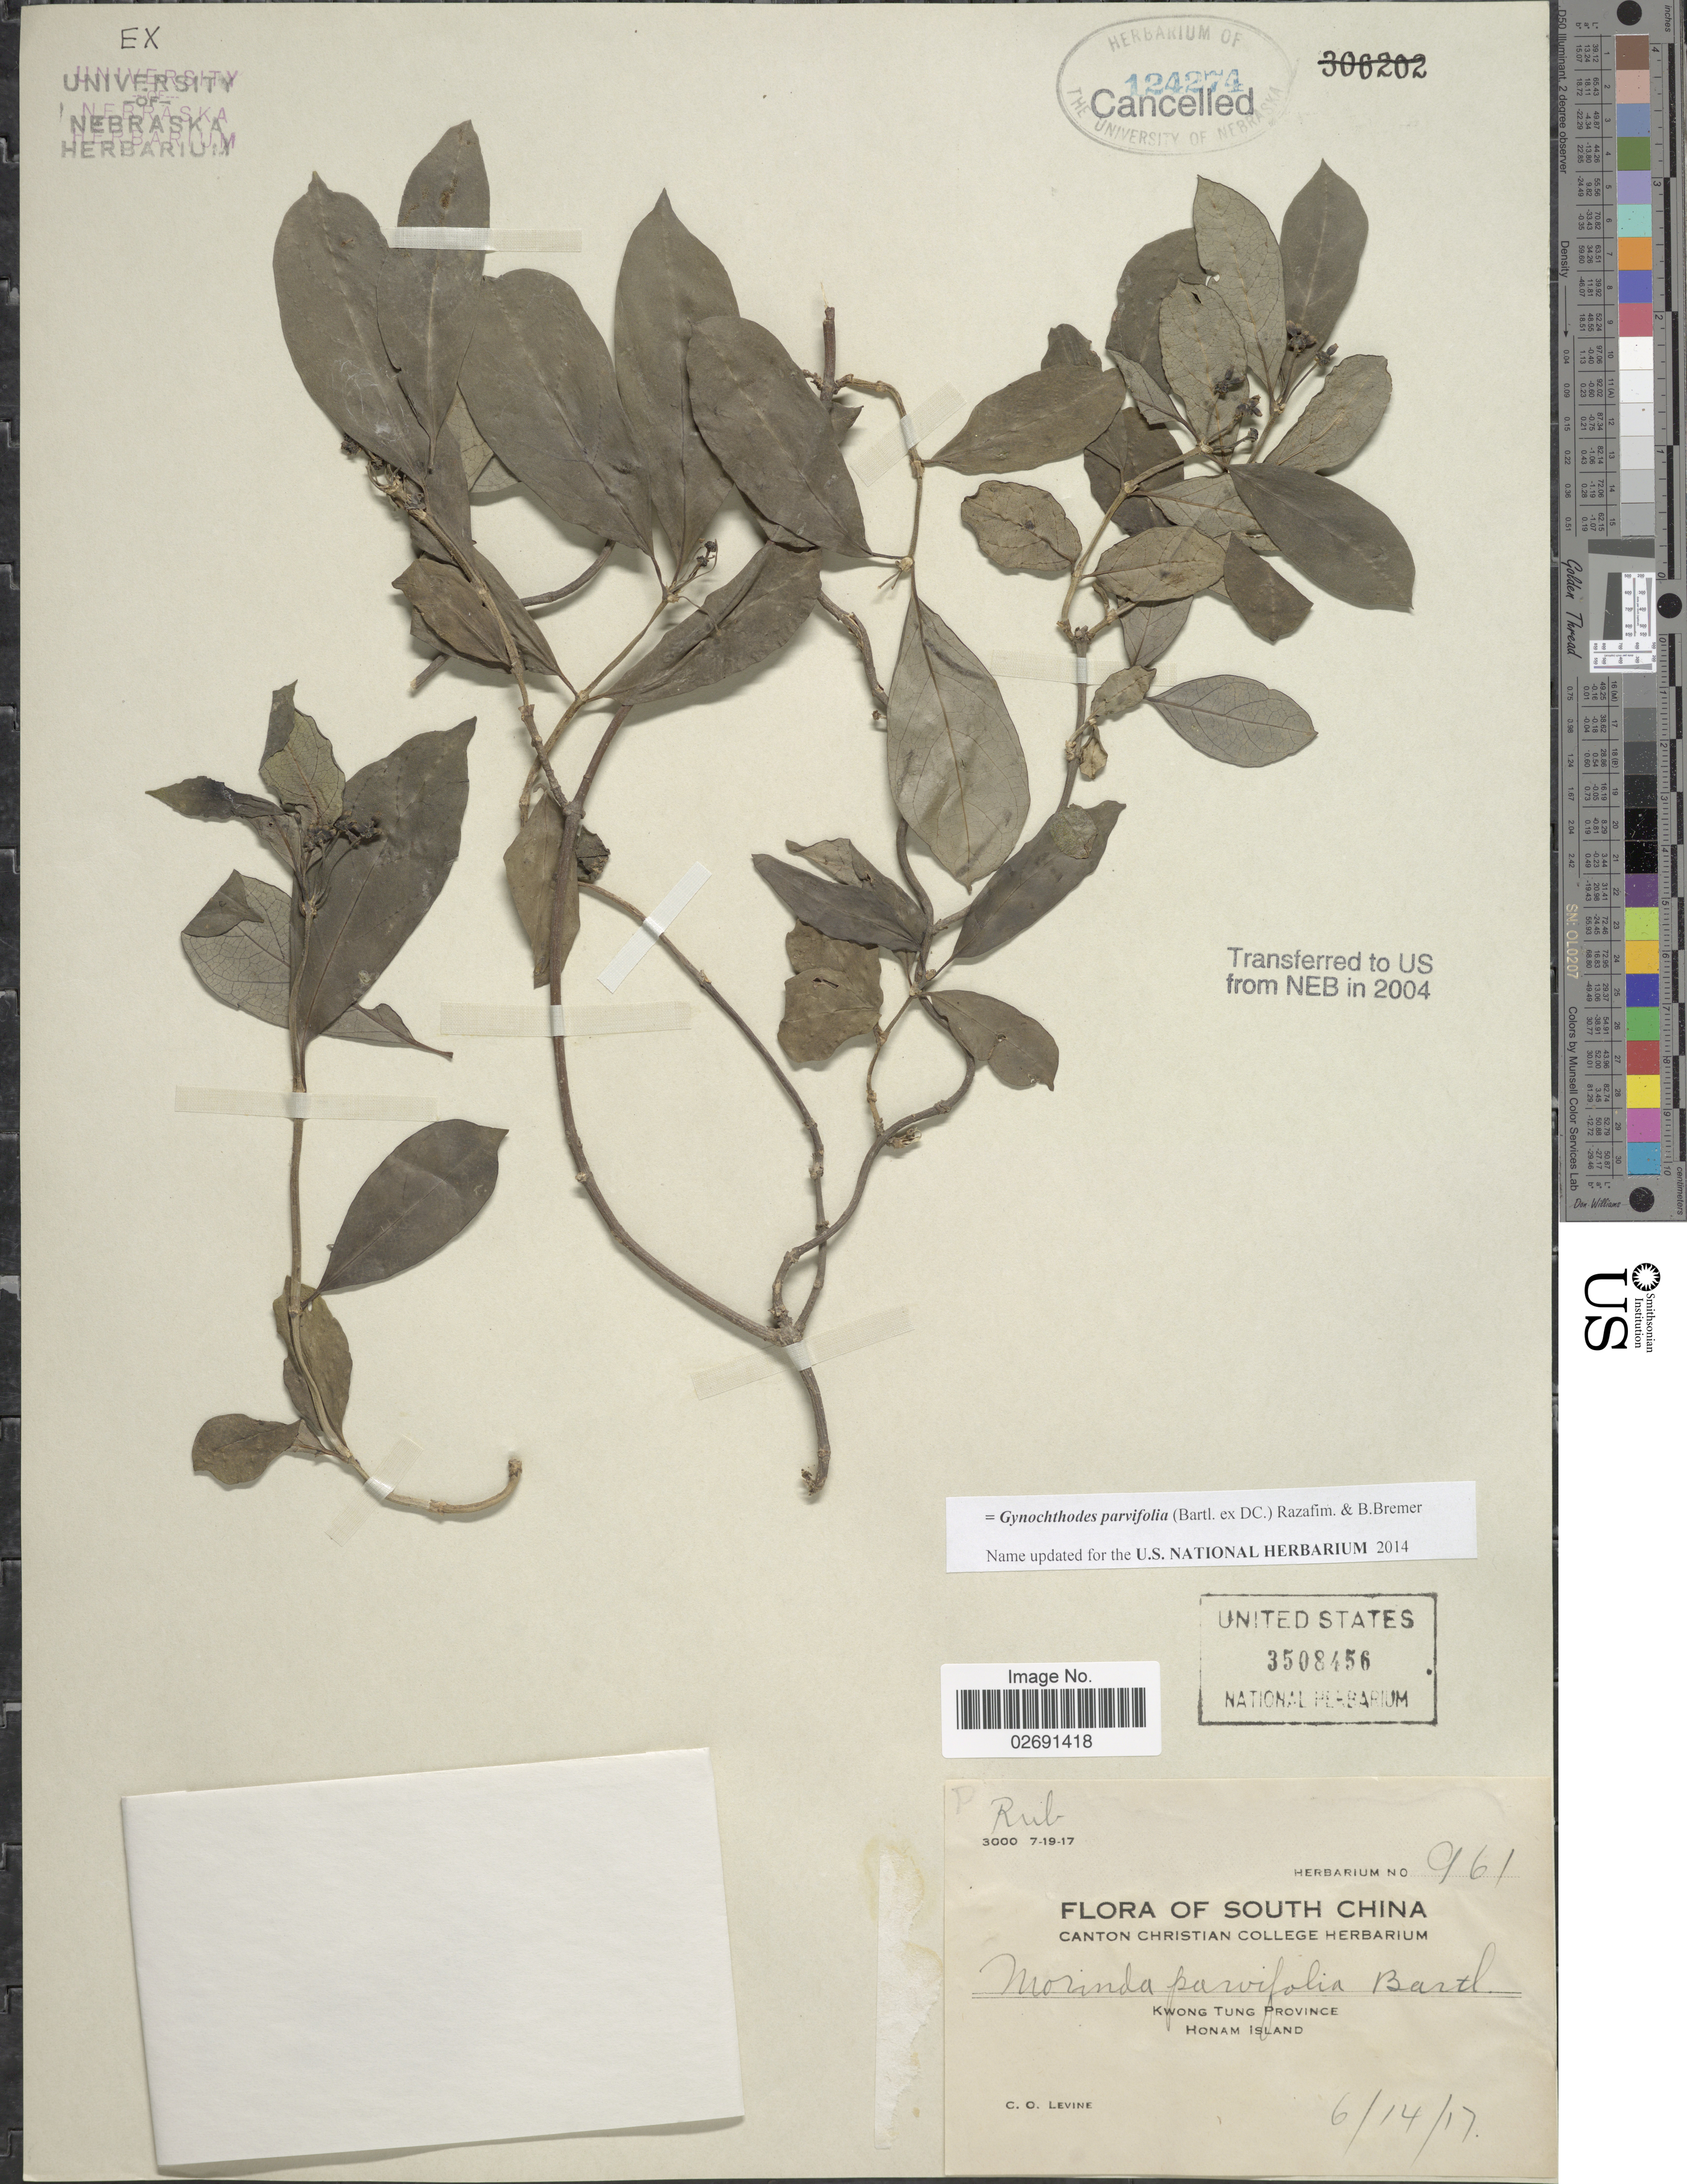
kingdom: Plantae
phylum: Tracheophyta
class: Magnoliopsida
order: Gentianales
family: Rubiaceae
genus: Gynochthodes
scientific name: Gynochthodes parvifolia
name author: (Bartl. ex DC.) Razafim. & B. Bremer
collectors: C. O. Levine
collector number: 961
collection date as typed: Transcribed d/m/y: 14/6/17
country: China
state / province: Guangdong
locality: South China, Kwong Tung, Honam Island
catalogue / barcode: US 3508456